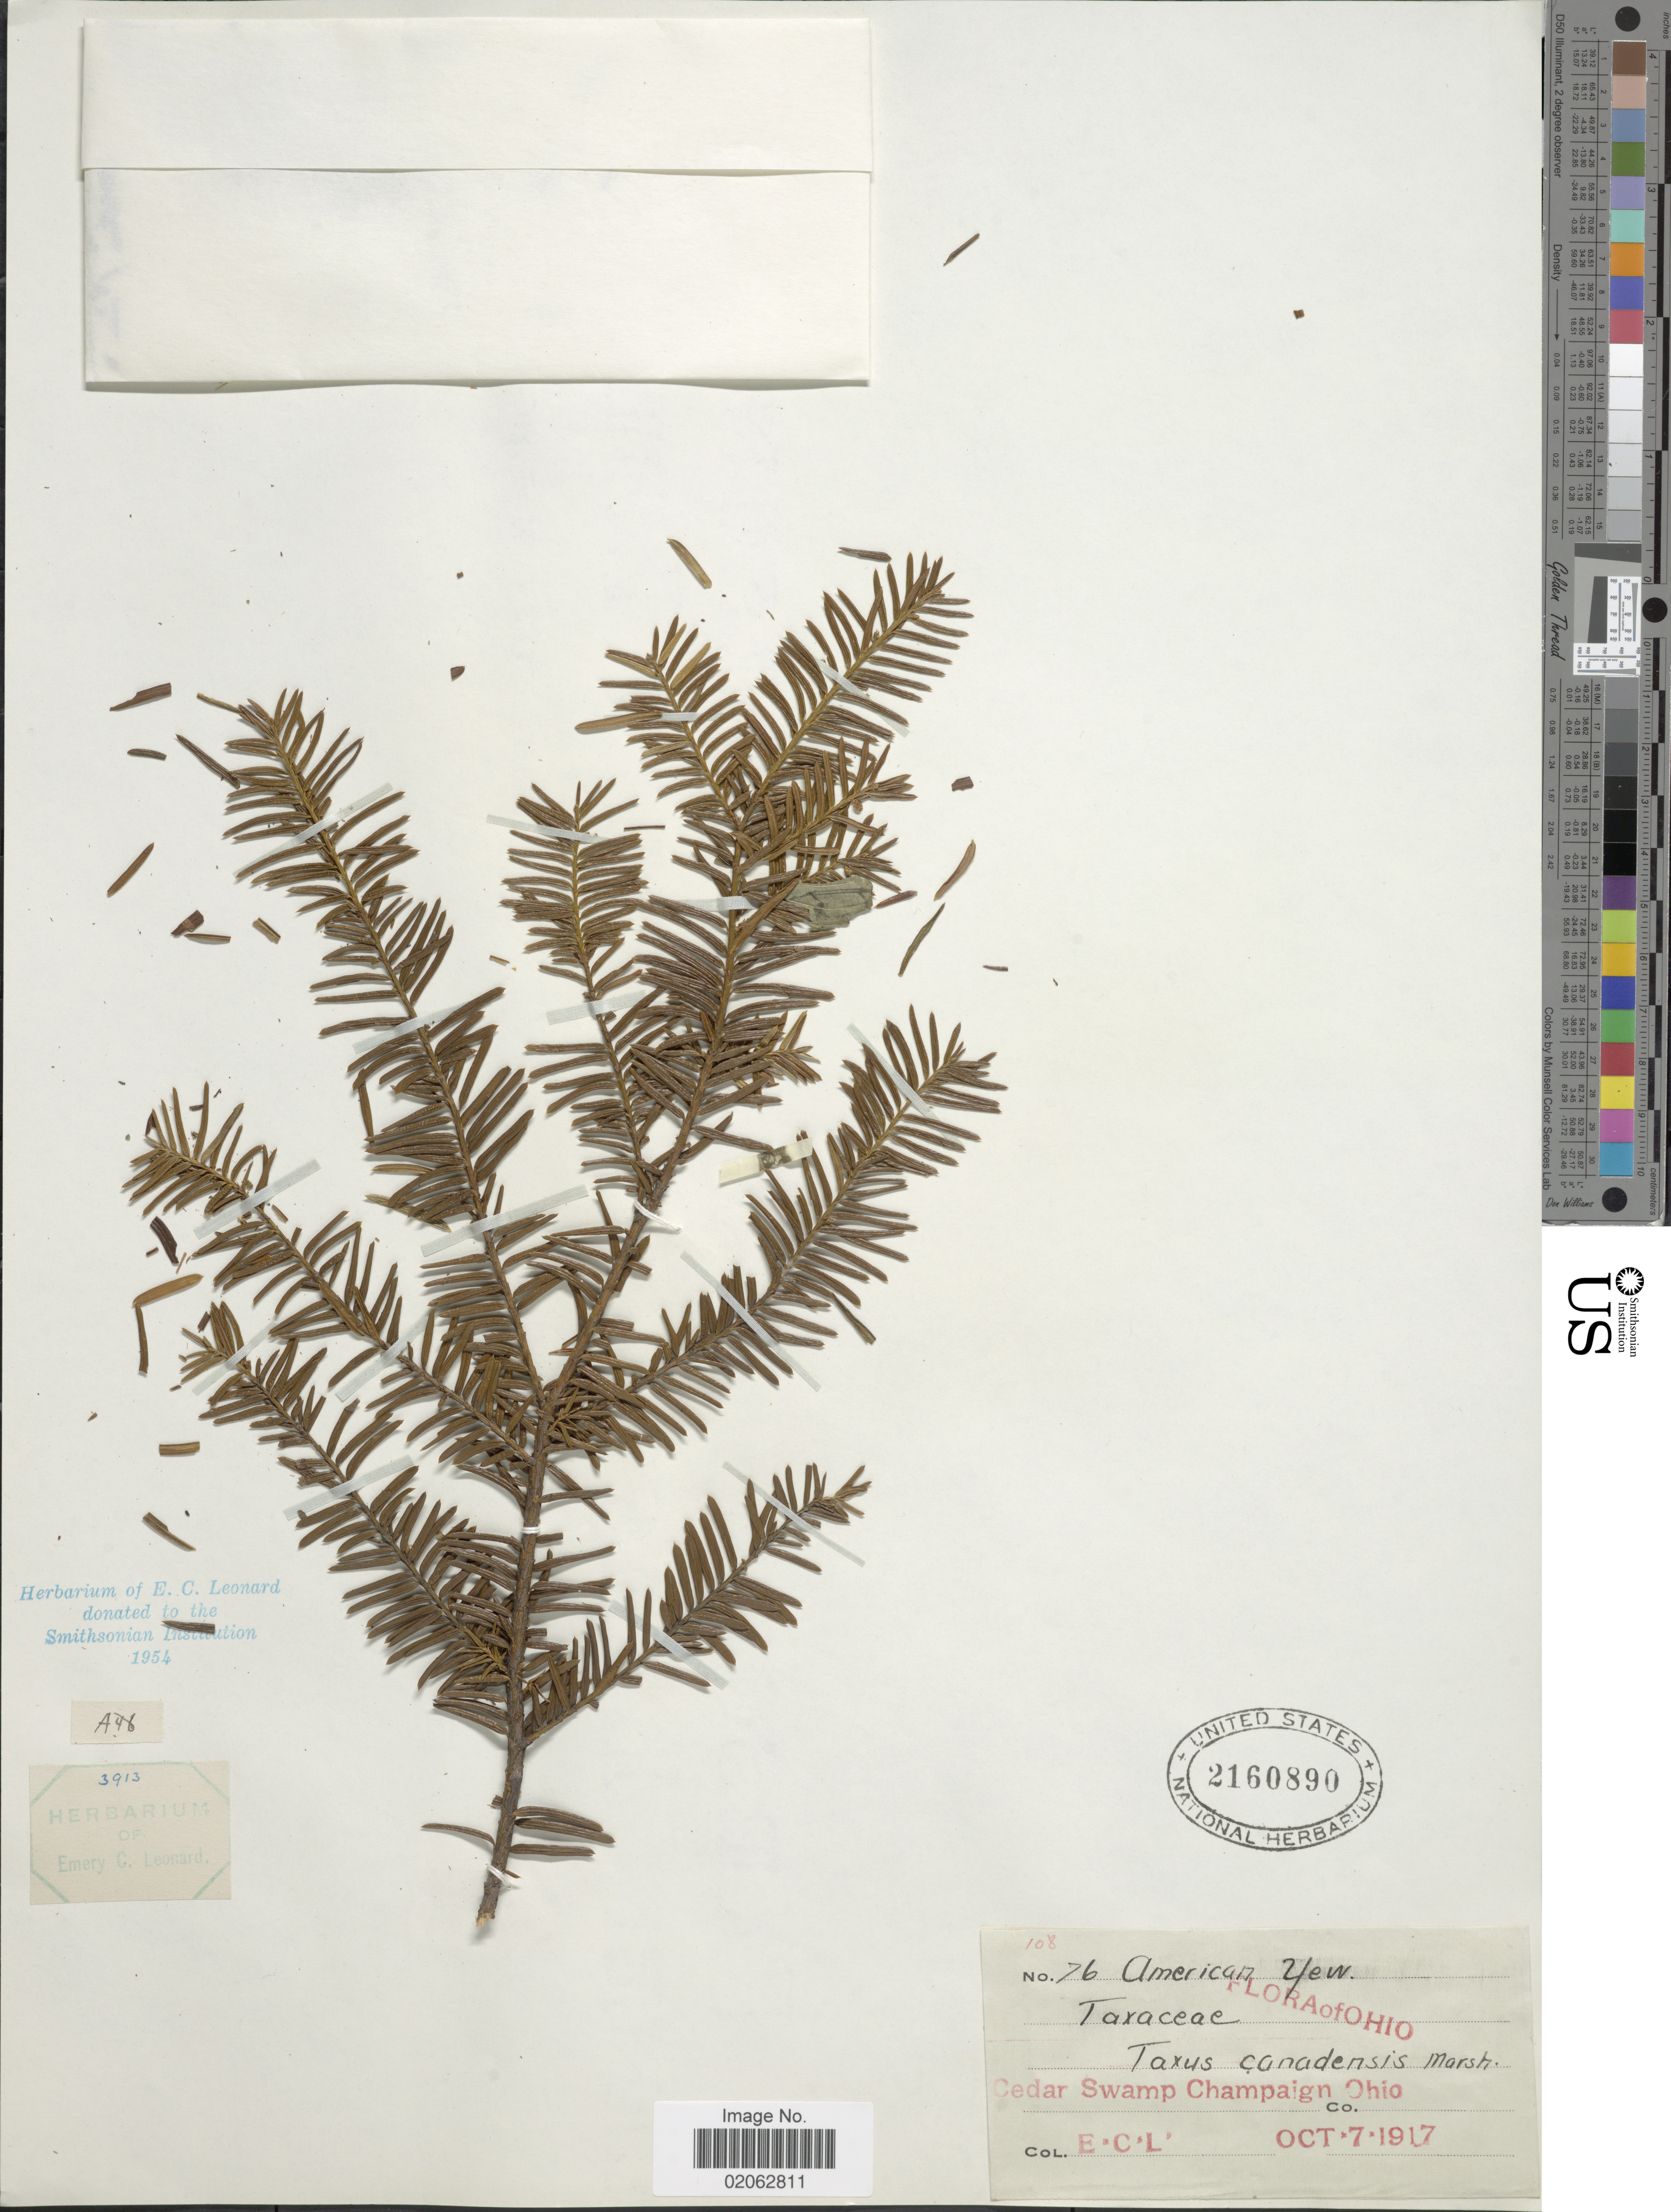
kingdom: Plantae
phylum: Tracheophyta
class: Pinopsida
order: Pinales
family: Taxaceae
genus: Taxus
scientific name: Taxus canadensis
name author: Marshall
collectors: E. C. Leonard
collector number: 76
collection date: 1917-10-07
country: United States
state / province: Ohio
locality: Cedar Swamp Champaign, Ohio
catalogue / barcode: US 2160890